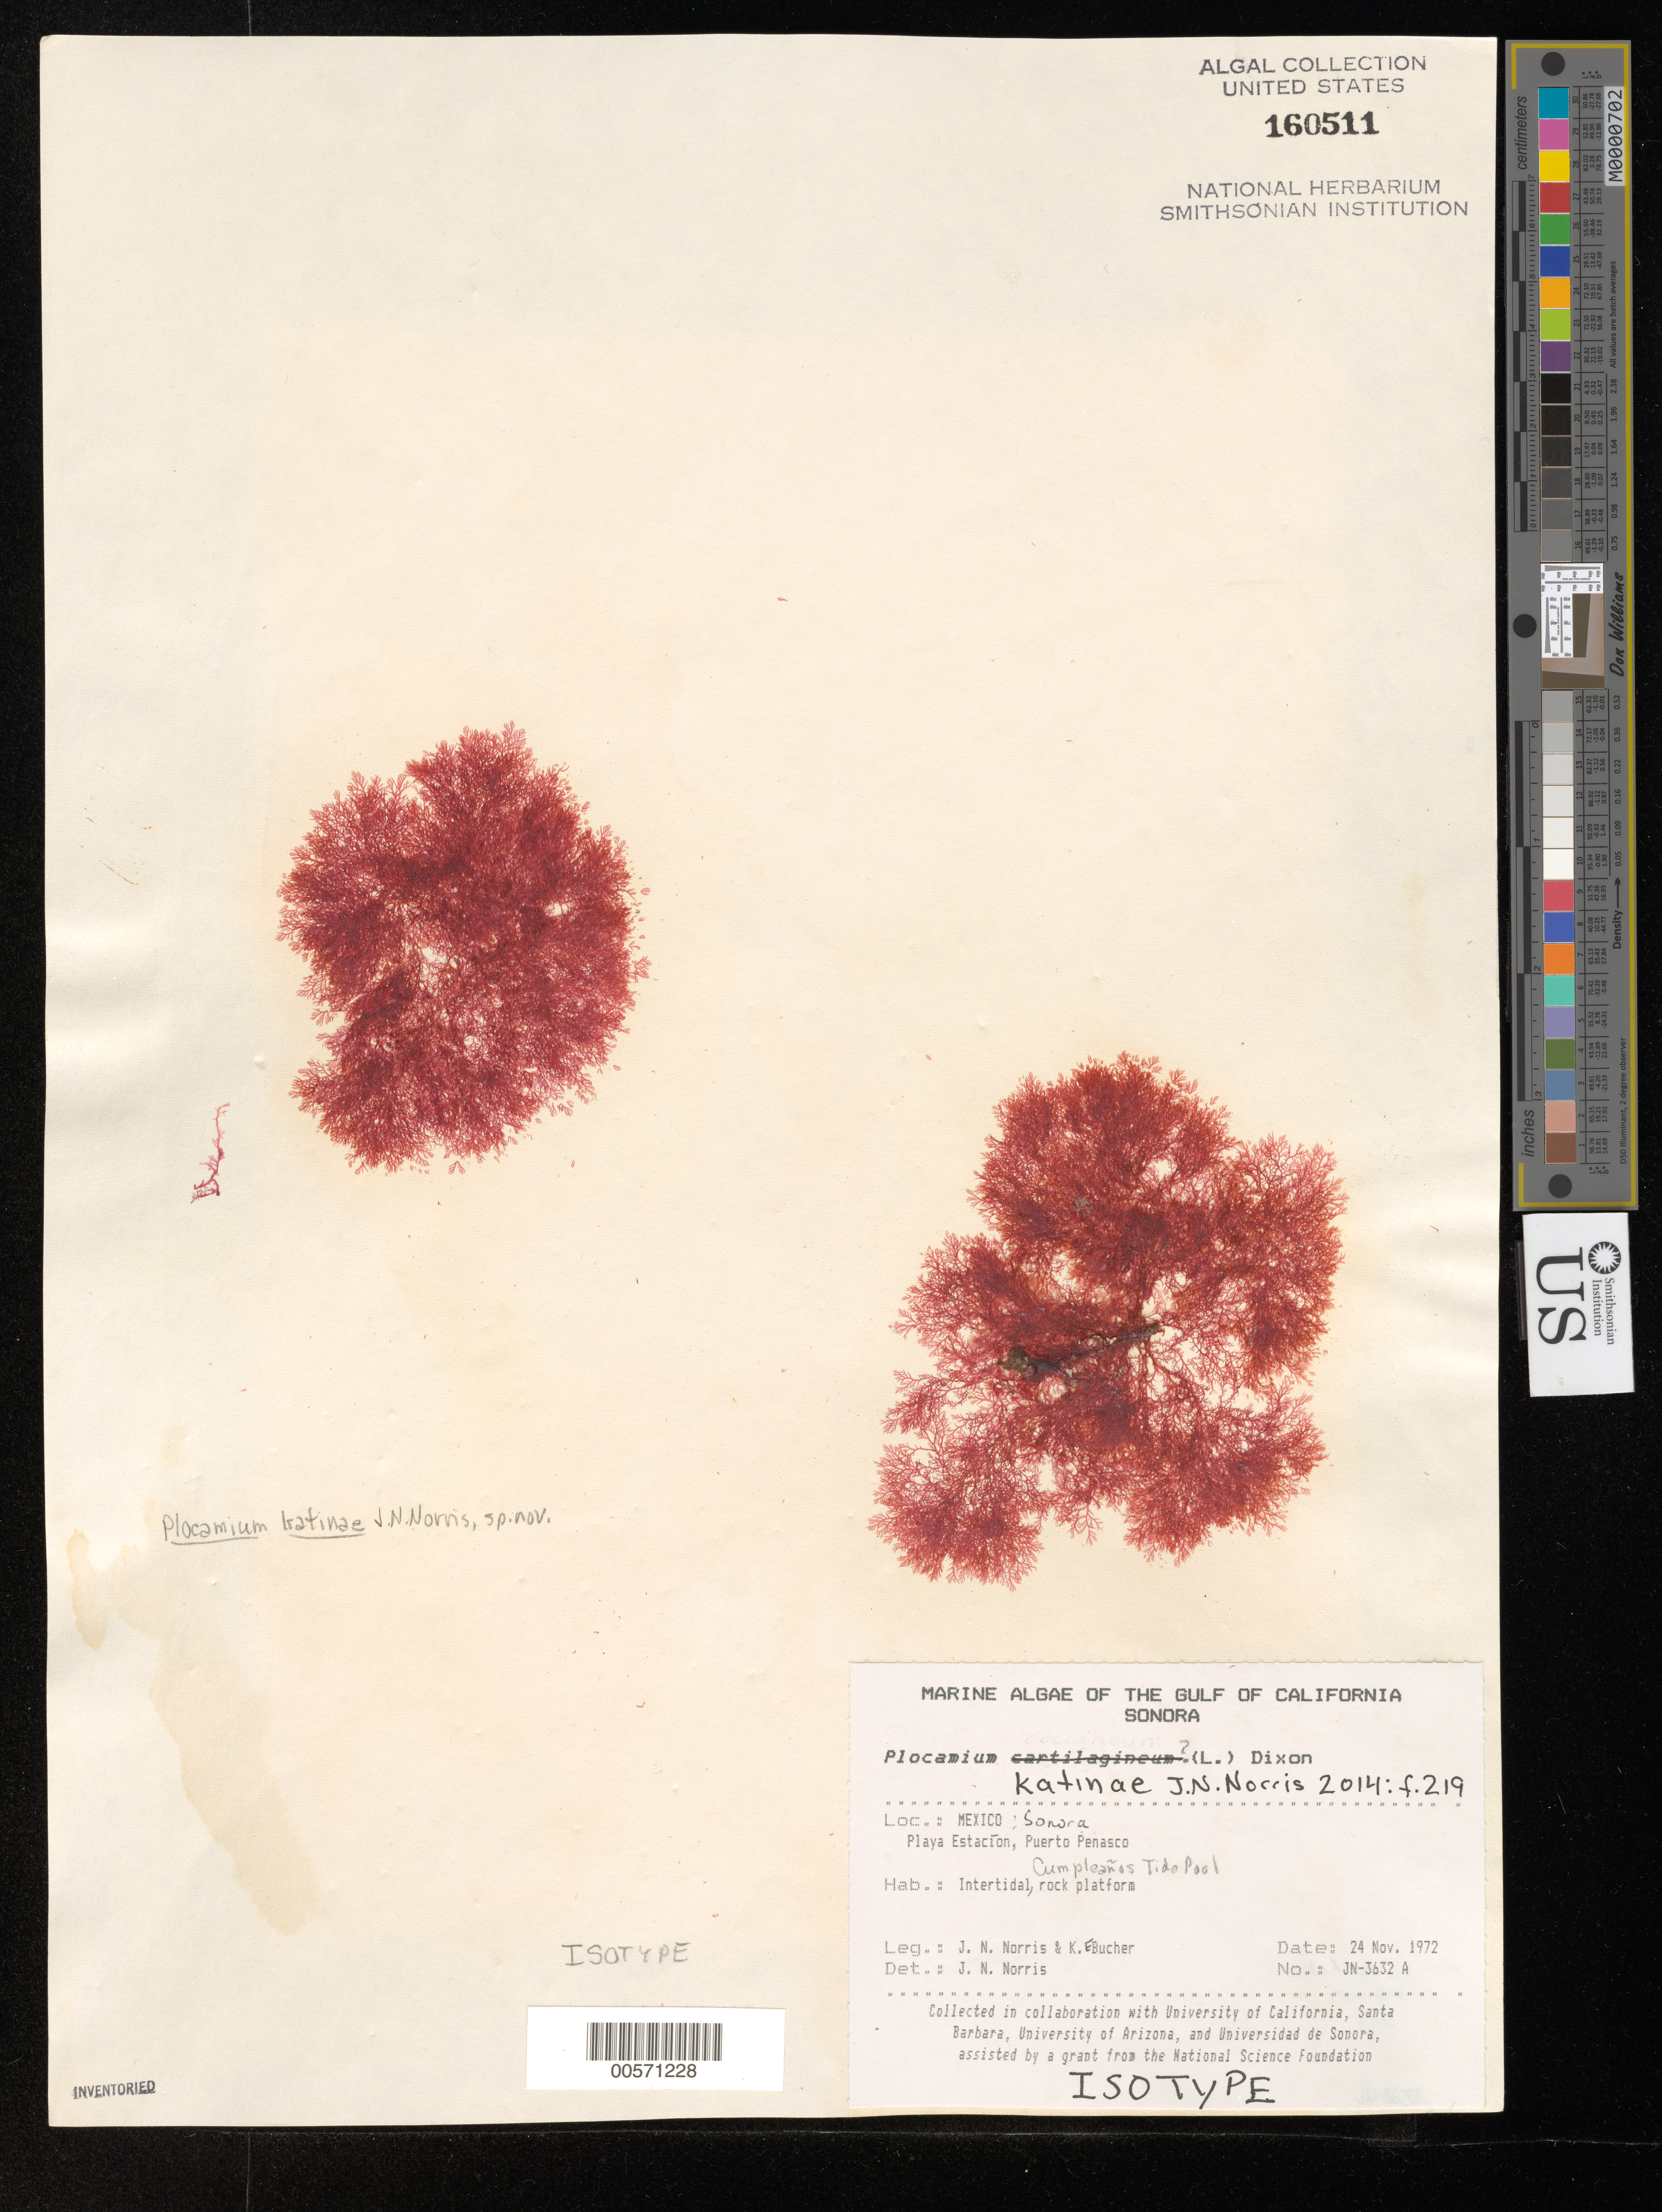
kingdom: Plantae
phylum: Rhodophyta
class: Florideophyceae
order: Plocamiales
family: Plocamiaceae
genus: Plocamium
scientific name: Plocamium katinae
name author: J.N. Norris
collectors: J. N. Norris & K. E. Bucher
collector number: JN-3632a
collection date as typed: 24 Nov 1972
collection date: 1972-11-24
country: Mexico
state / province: Sonora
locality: Playa Estacion, Puerto Penasco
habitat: Intertidal, rock platform.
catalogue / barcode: US 160511